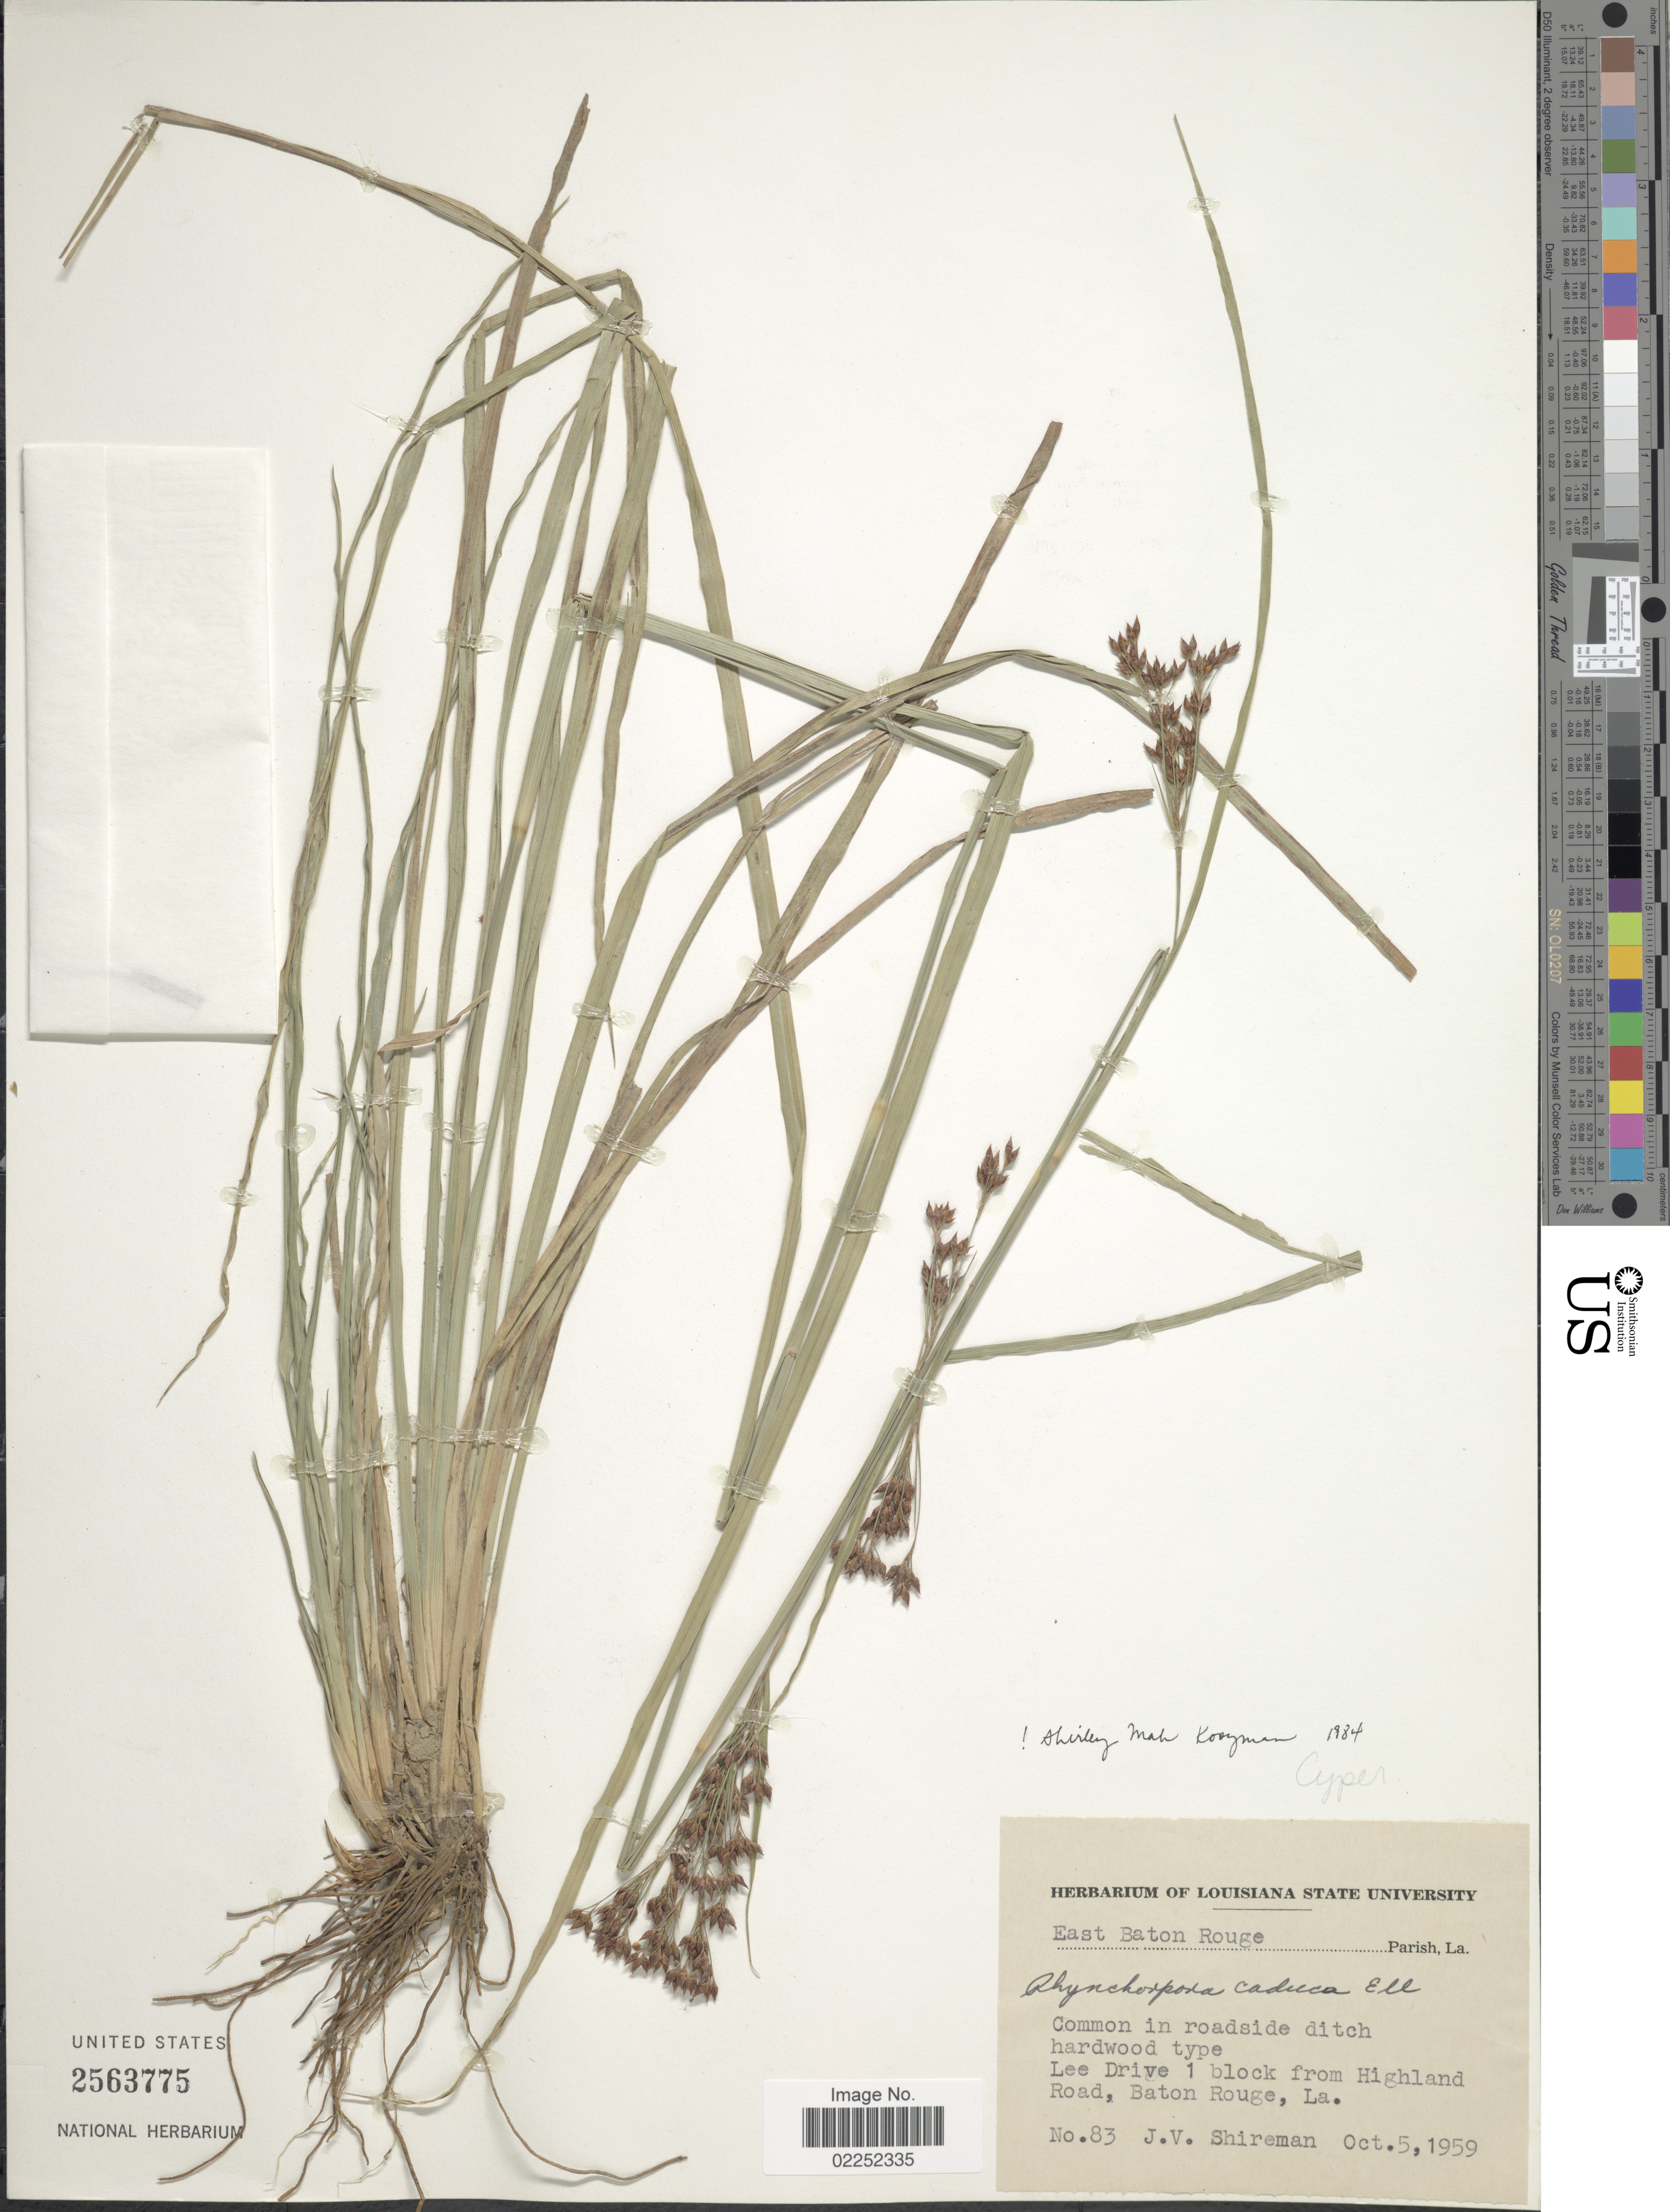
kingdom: Plantae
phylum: Tracheophyta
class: Liliopsida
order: Poales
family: Cyperaceae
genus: Rhynchospora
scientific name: Rhynchospora caduca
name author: Elliott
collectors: J. Shireman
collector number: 83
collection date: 1959-10-05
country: United States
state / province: Louisiana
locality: East Baton Rouge Parish, Common in roadside ditch hardwood type, Lee Drive 1 block from Highland Road, baton Rouge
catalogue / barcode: US 2563775